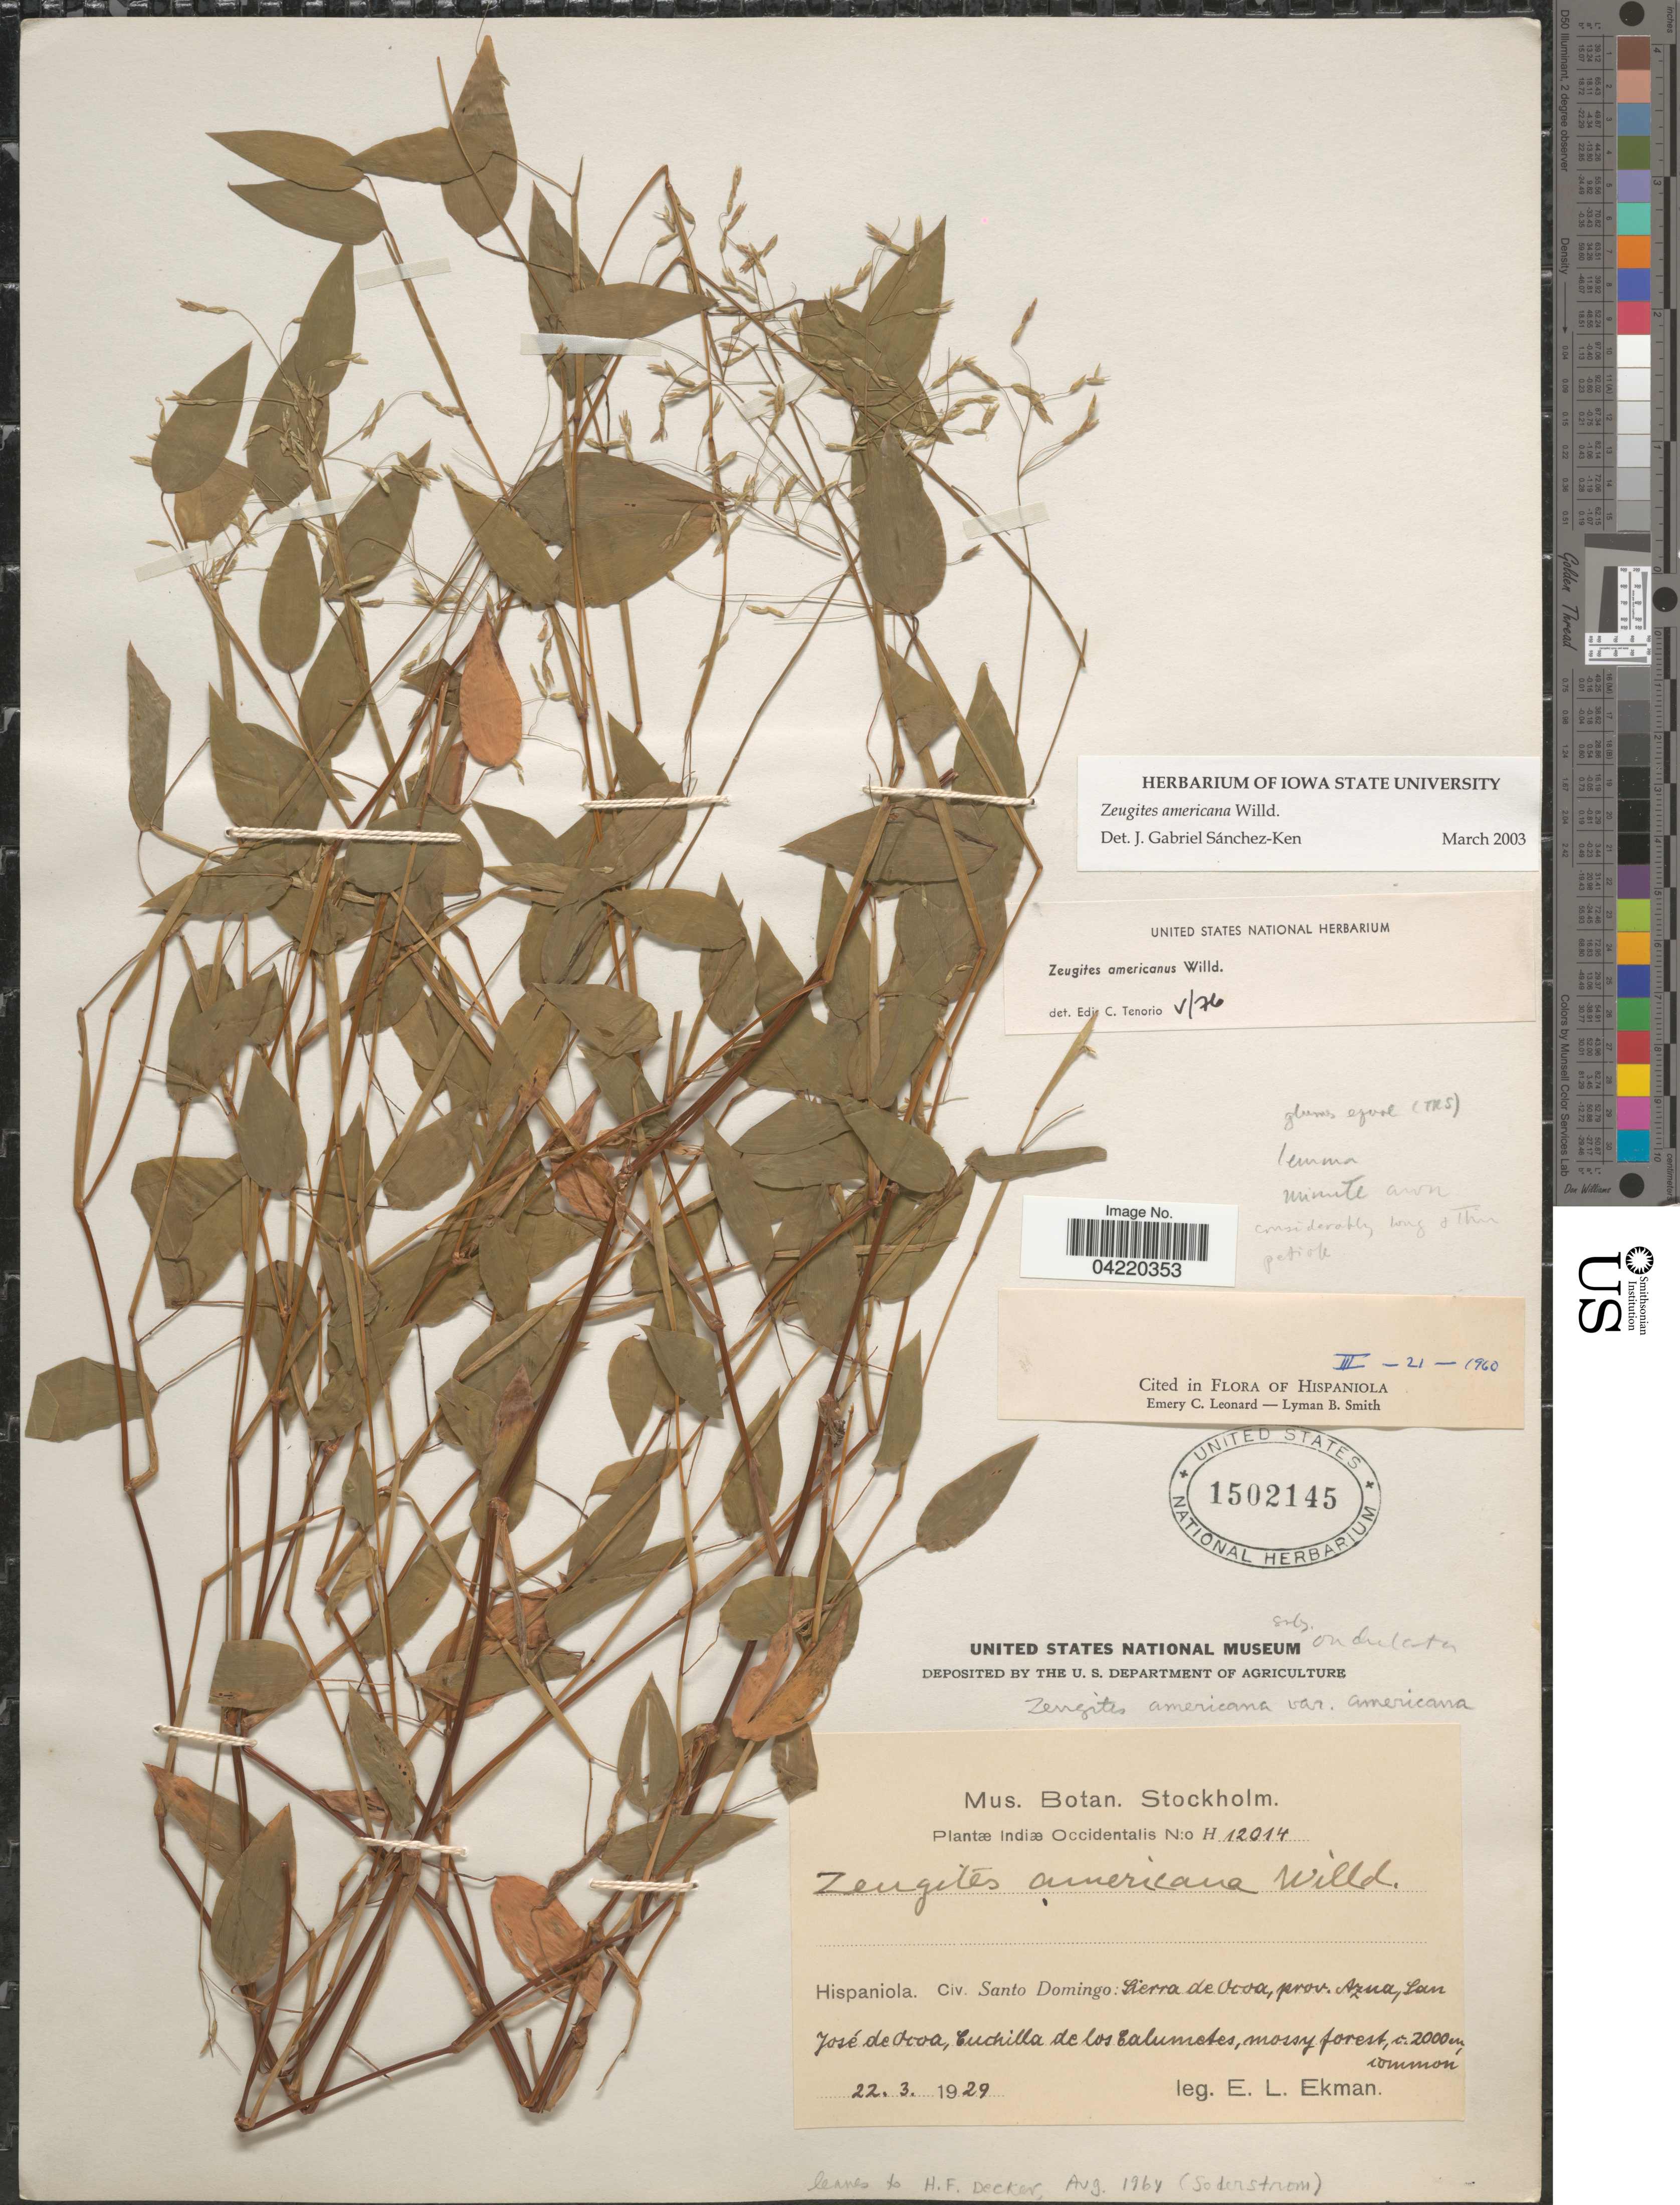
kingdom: Plantae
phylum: Tracheophyta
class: Liliopsida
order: Poales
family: Poaceae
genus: Zeugites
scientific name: Zeugites americanus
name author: Willd.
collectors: E. L. Ekman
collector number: H12014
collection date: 1929-03-22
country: Dominican Republic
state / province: Azua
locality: Indiæ Occidentalis. Hispaniola. Civ. Santo Domingo: Sierra de Ocoa, prov. Azua, San José de Ocoa, Cuchilla de los Calumotes, mossy forest.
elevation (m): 2000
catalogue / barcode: US 1502145